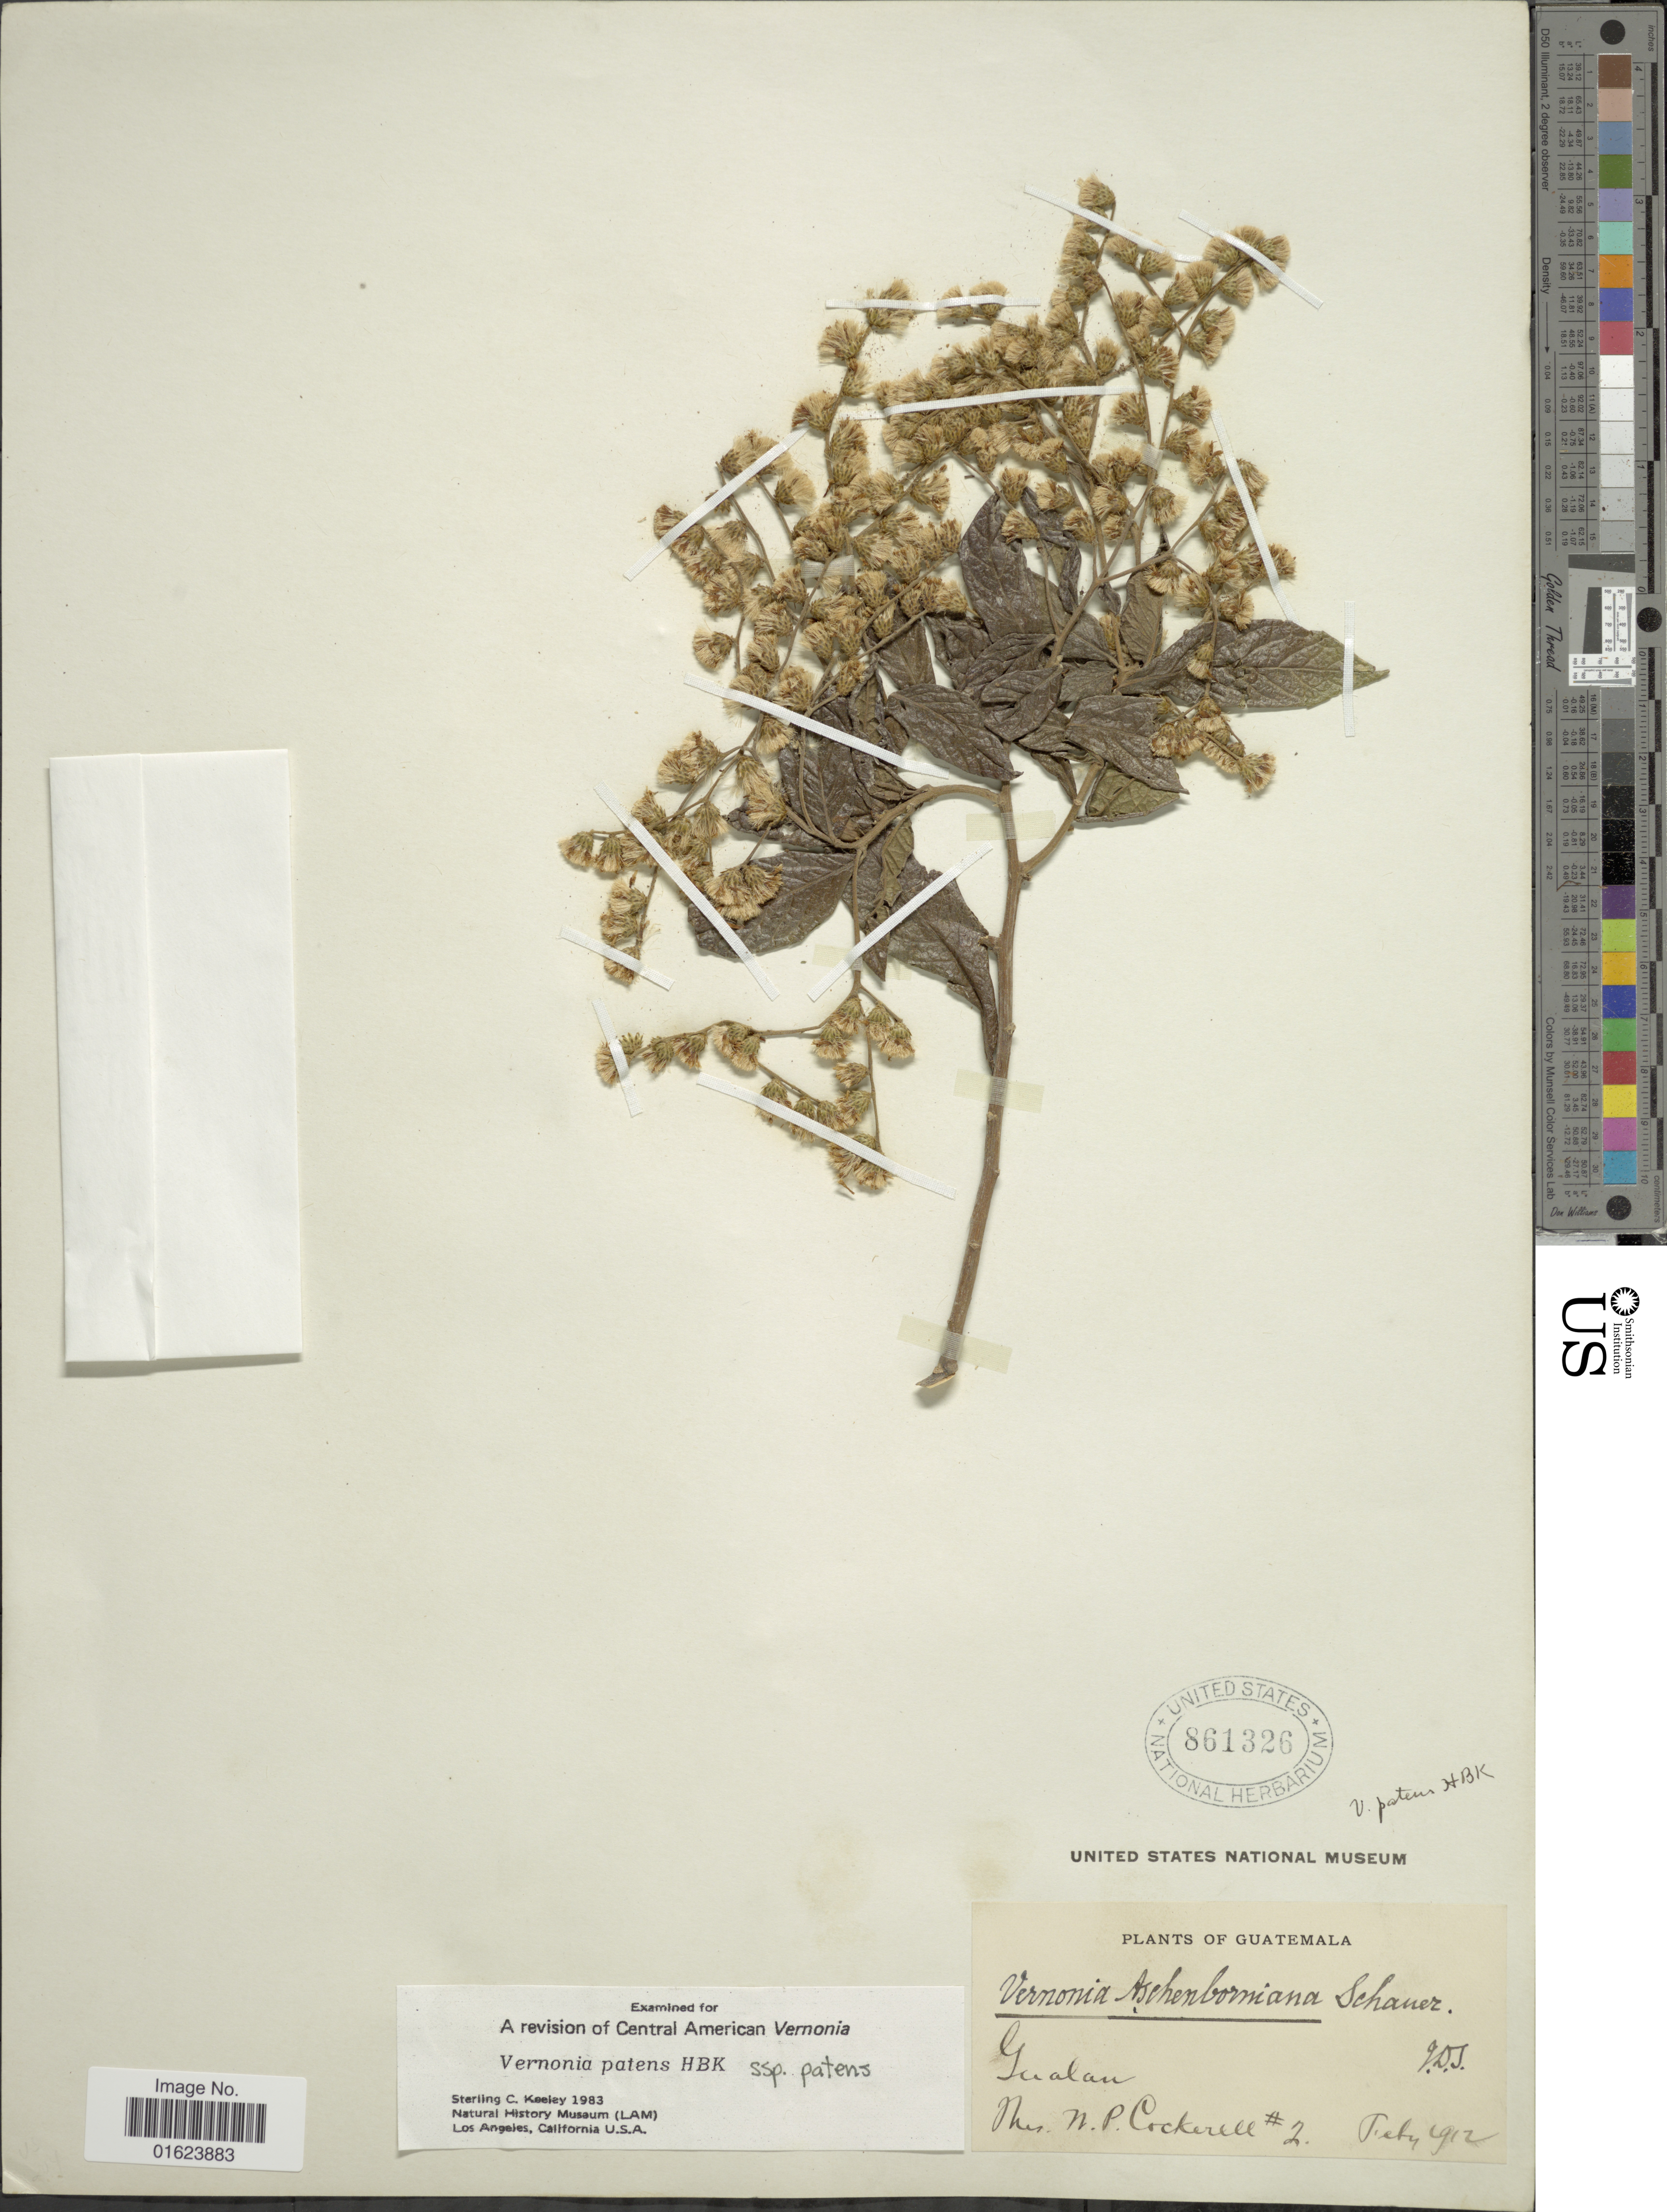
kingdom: Plantae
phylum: Tracheophyta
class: Magnoliopsida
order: Asterales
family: Asteraceae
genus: Vernonanthura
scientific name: Vernonanthura patens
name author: (Kunth) H. Rob.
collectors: W. Cockerell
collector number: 2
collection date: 1912-02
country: Guatemala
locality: Gualan.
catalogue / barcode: US 861326